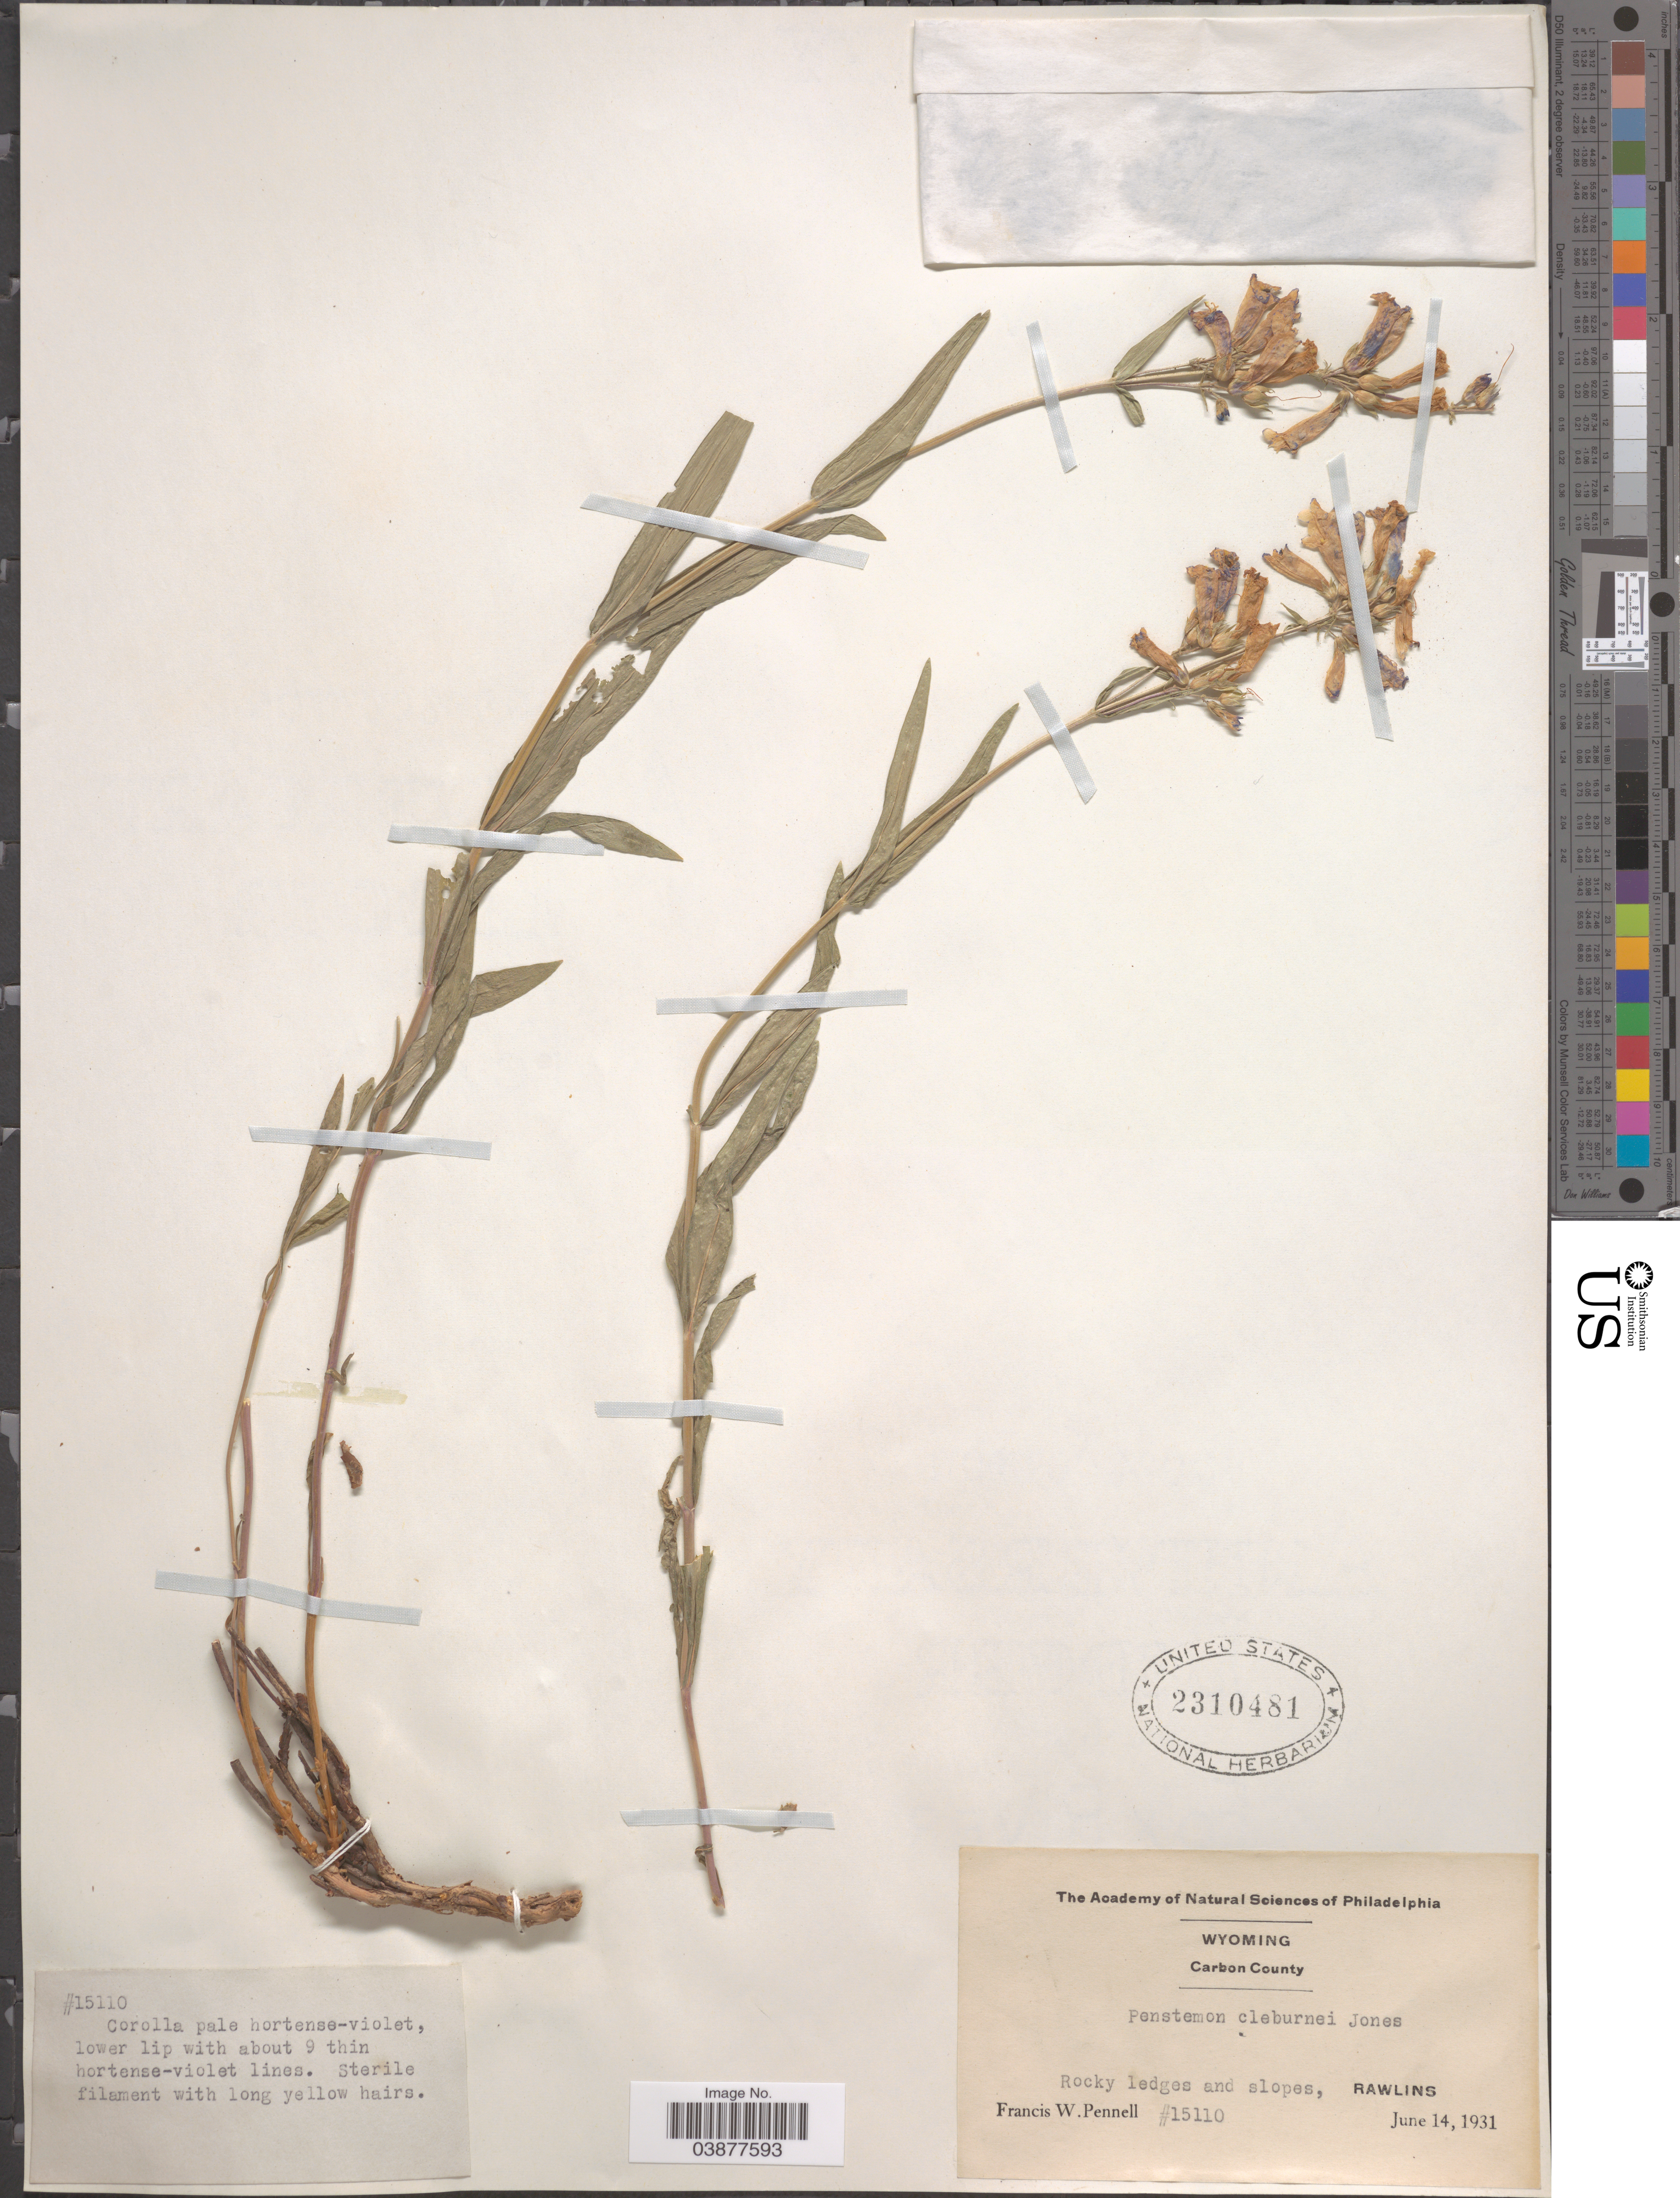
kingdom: Plantae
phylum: Tracheophyta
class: Magnoliopsida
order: Lamiales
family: Plantaginaceae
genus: Penstemon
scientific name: Penstemon radicosus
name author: A. Nelson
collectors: F. W. Pennell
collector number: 15110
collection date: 1931-06-14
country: United States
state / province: Wyoming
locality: Carbon County. Rocky ledges and slopes, Rawling.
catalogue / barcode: US 2310481